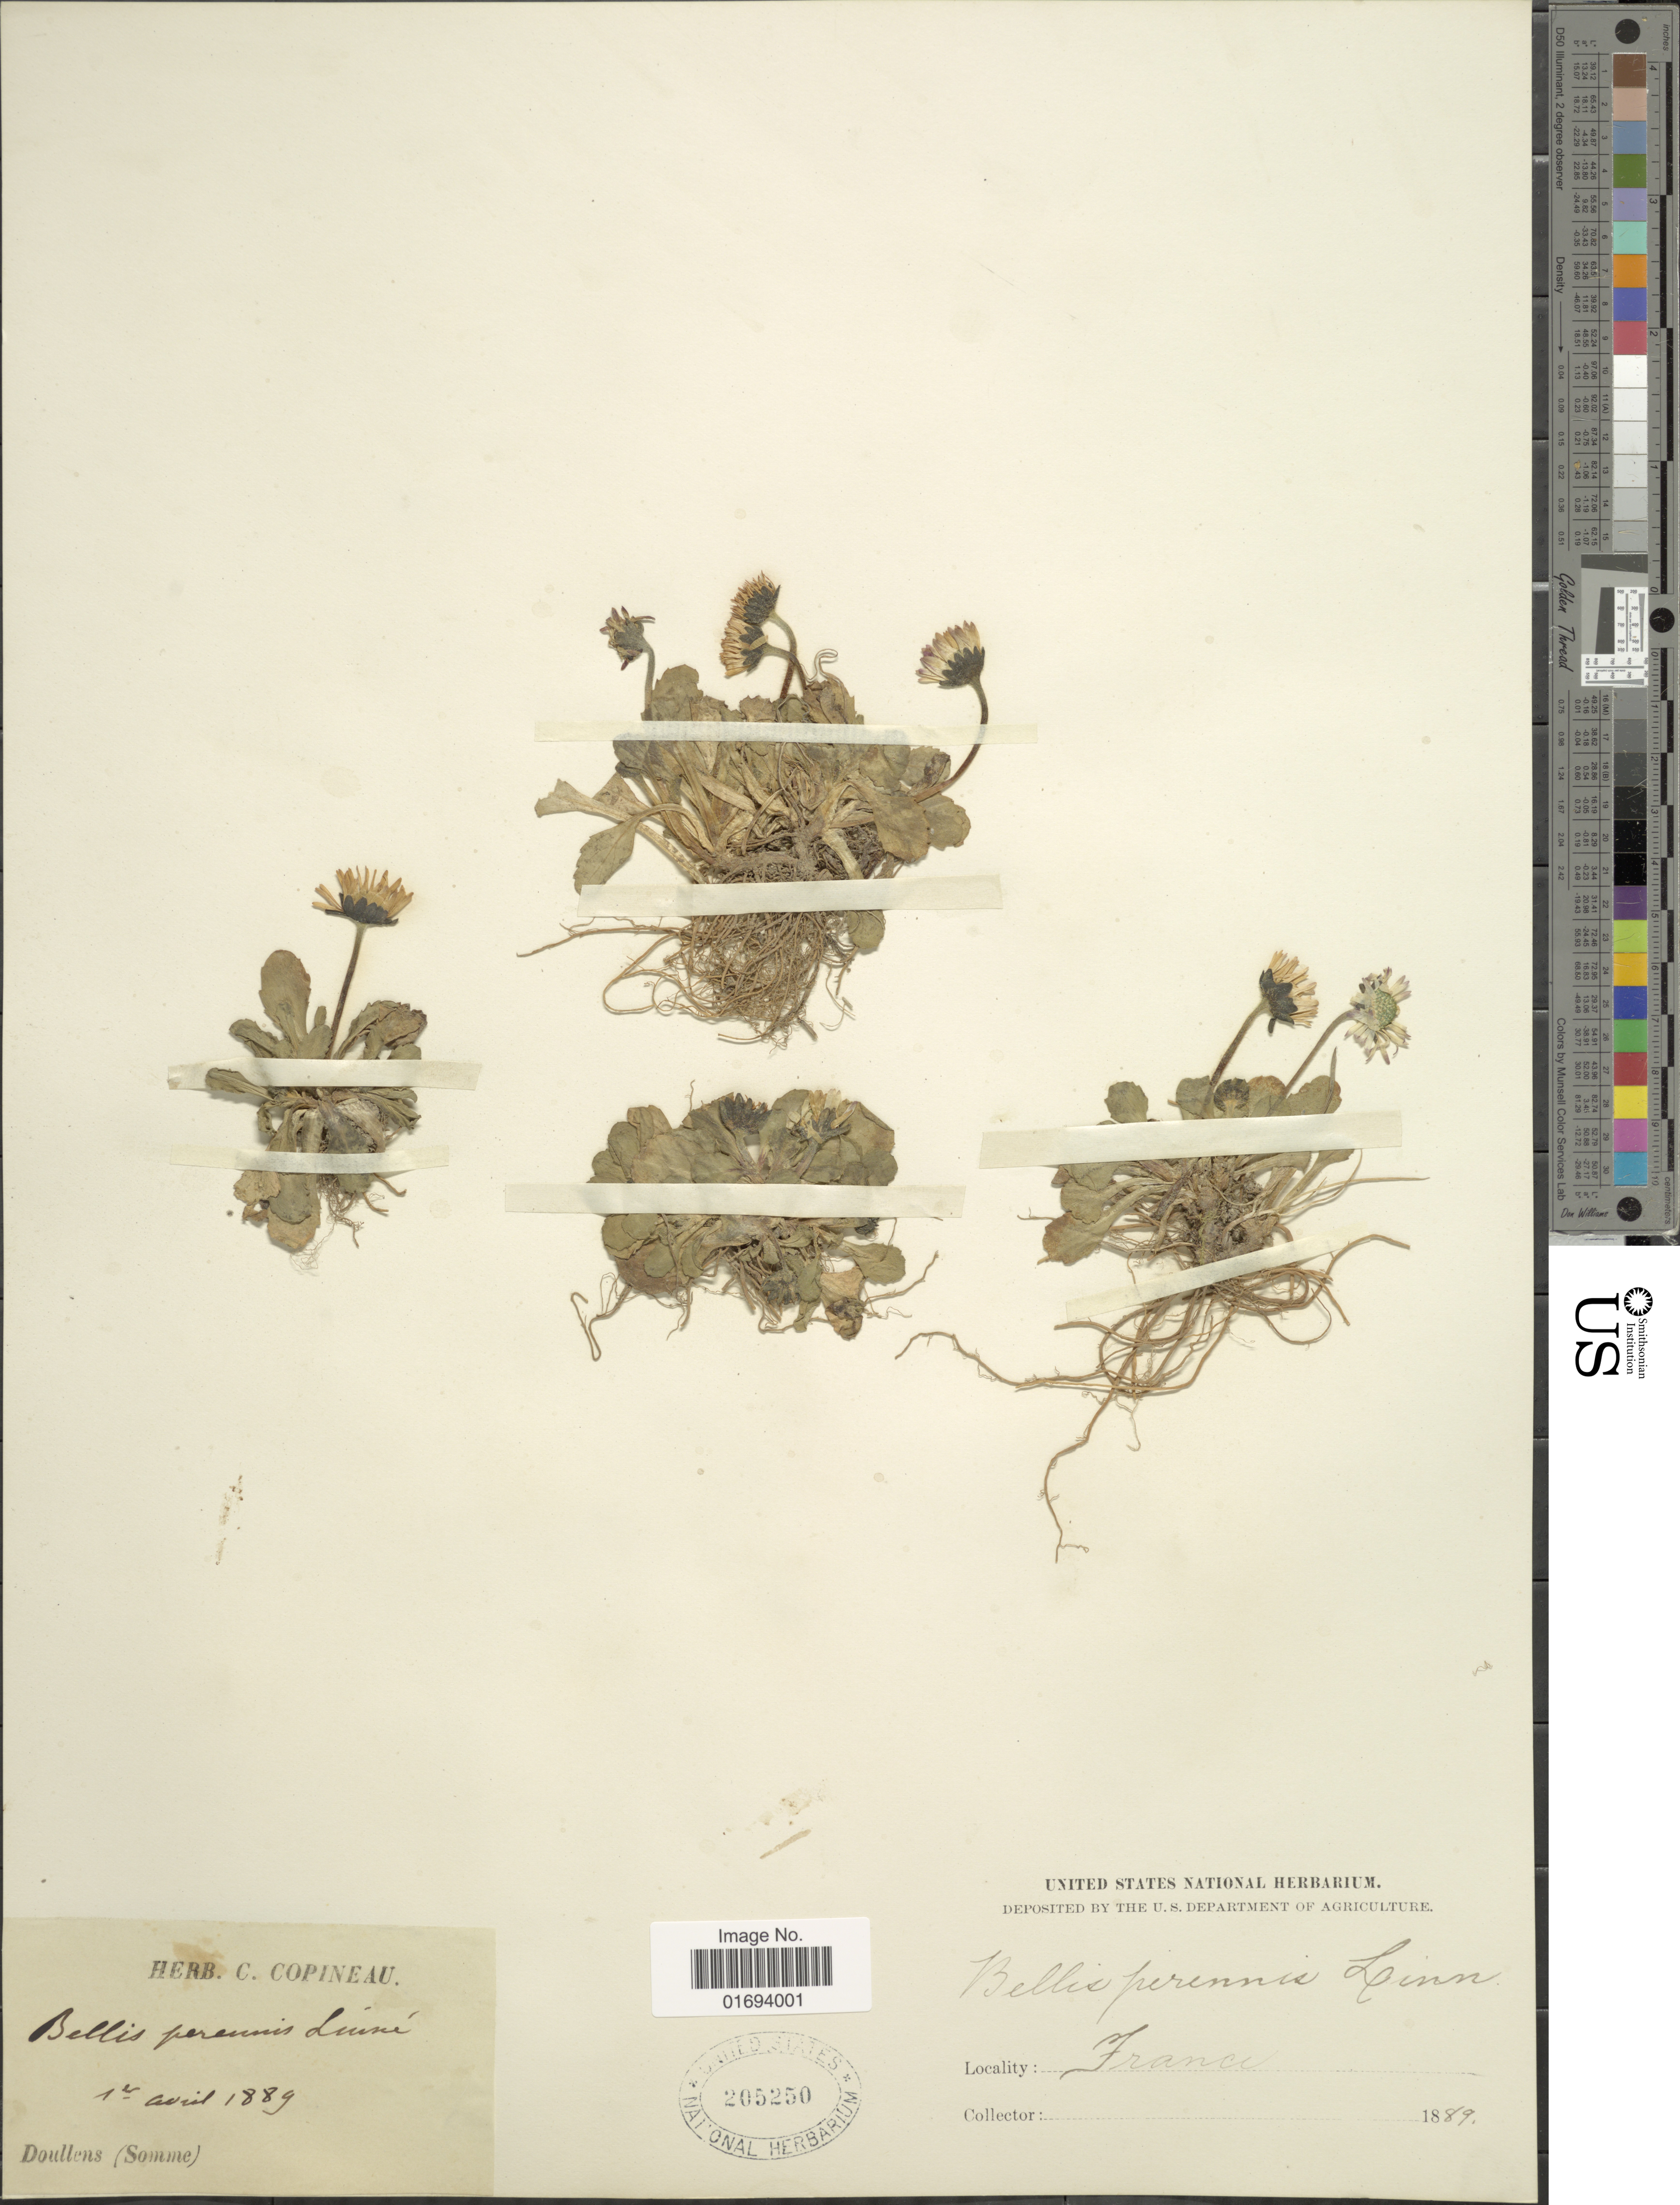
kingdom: Plantae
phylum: Tracheophyta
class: Magnoliopsida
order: Asterales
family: Asteraceae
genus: Bellis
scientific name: Bellis perennis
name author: L.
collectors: ex herb. C. Copineau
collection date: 1889-04-01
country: France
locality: Doullens (Somme) France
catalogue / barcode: US 205250